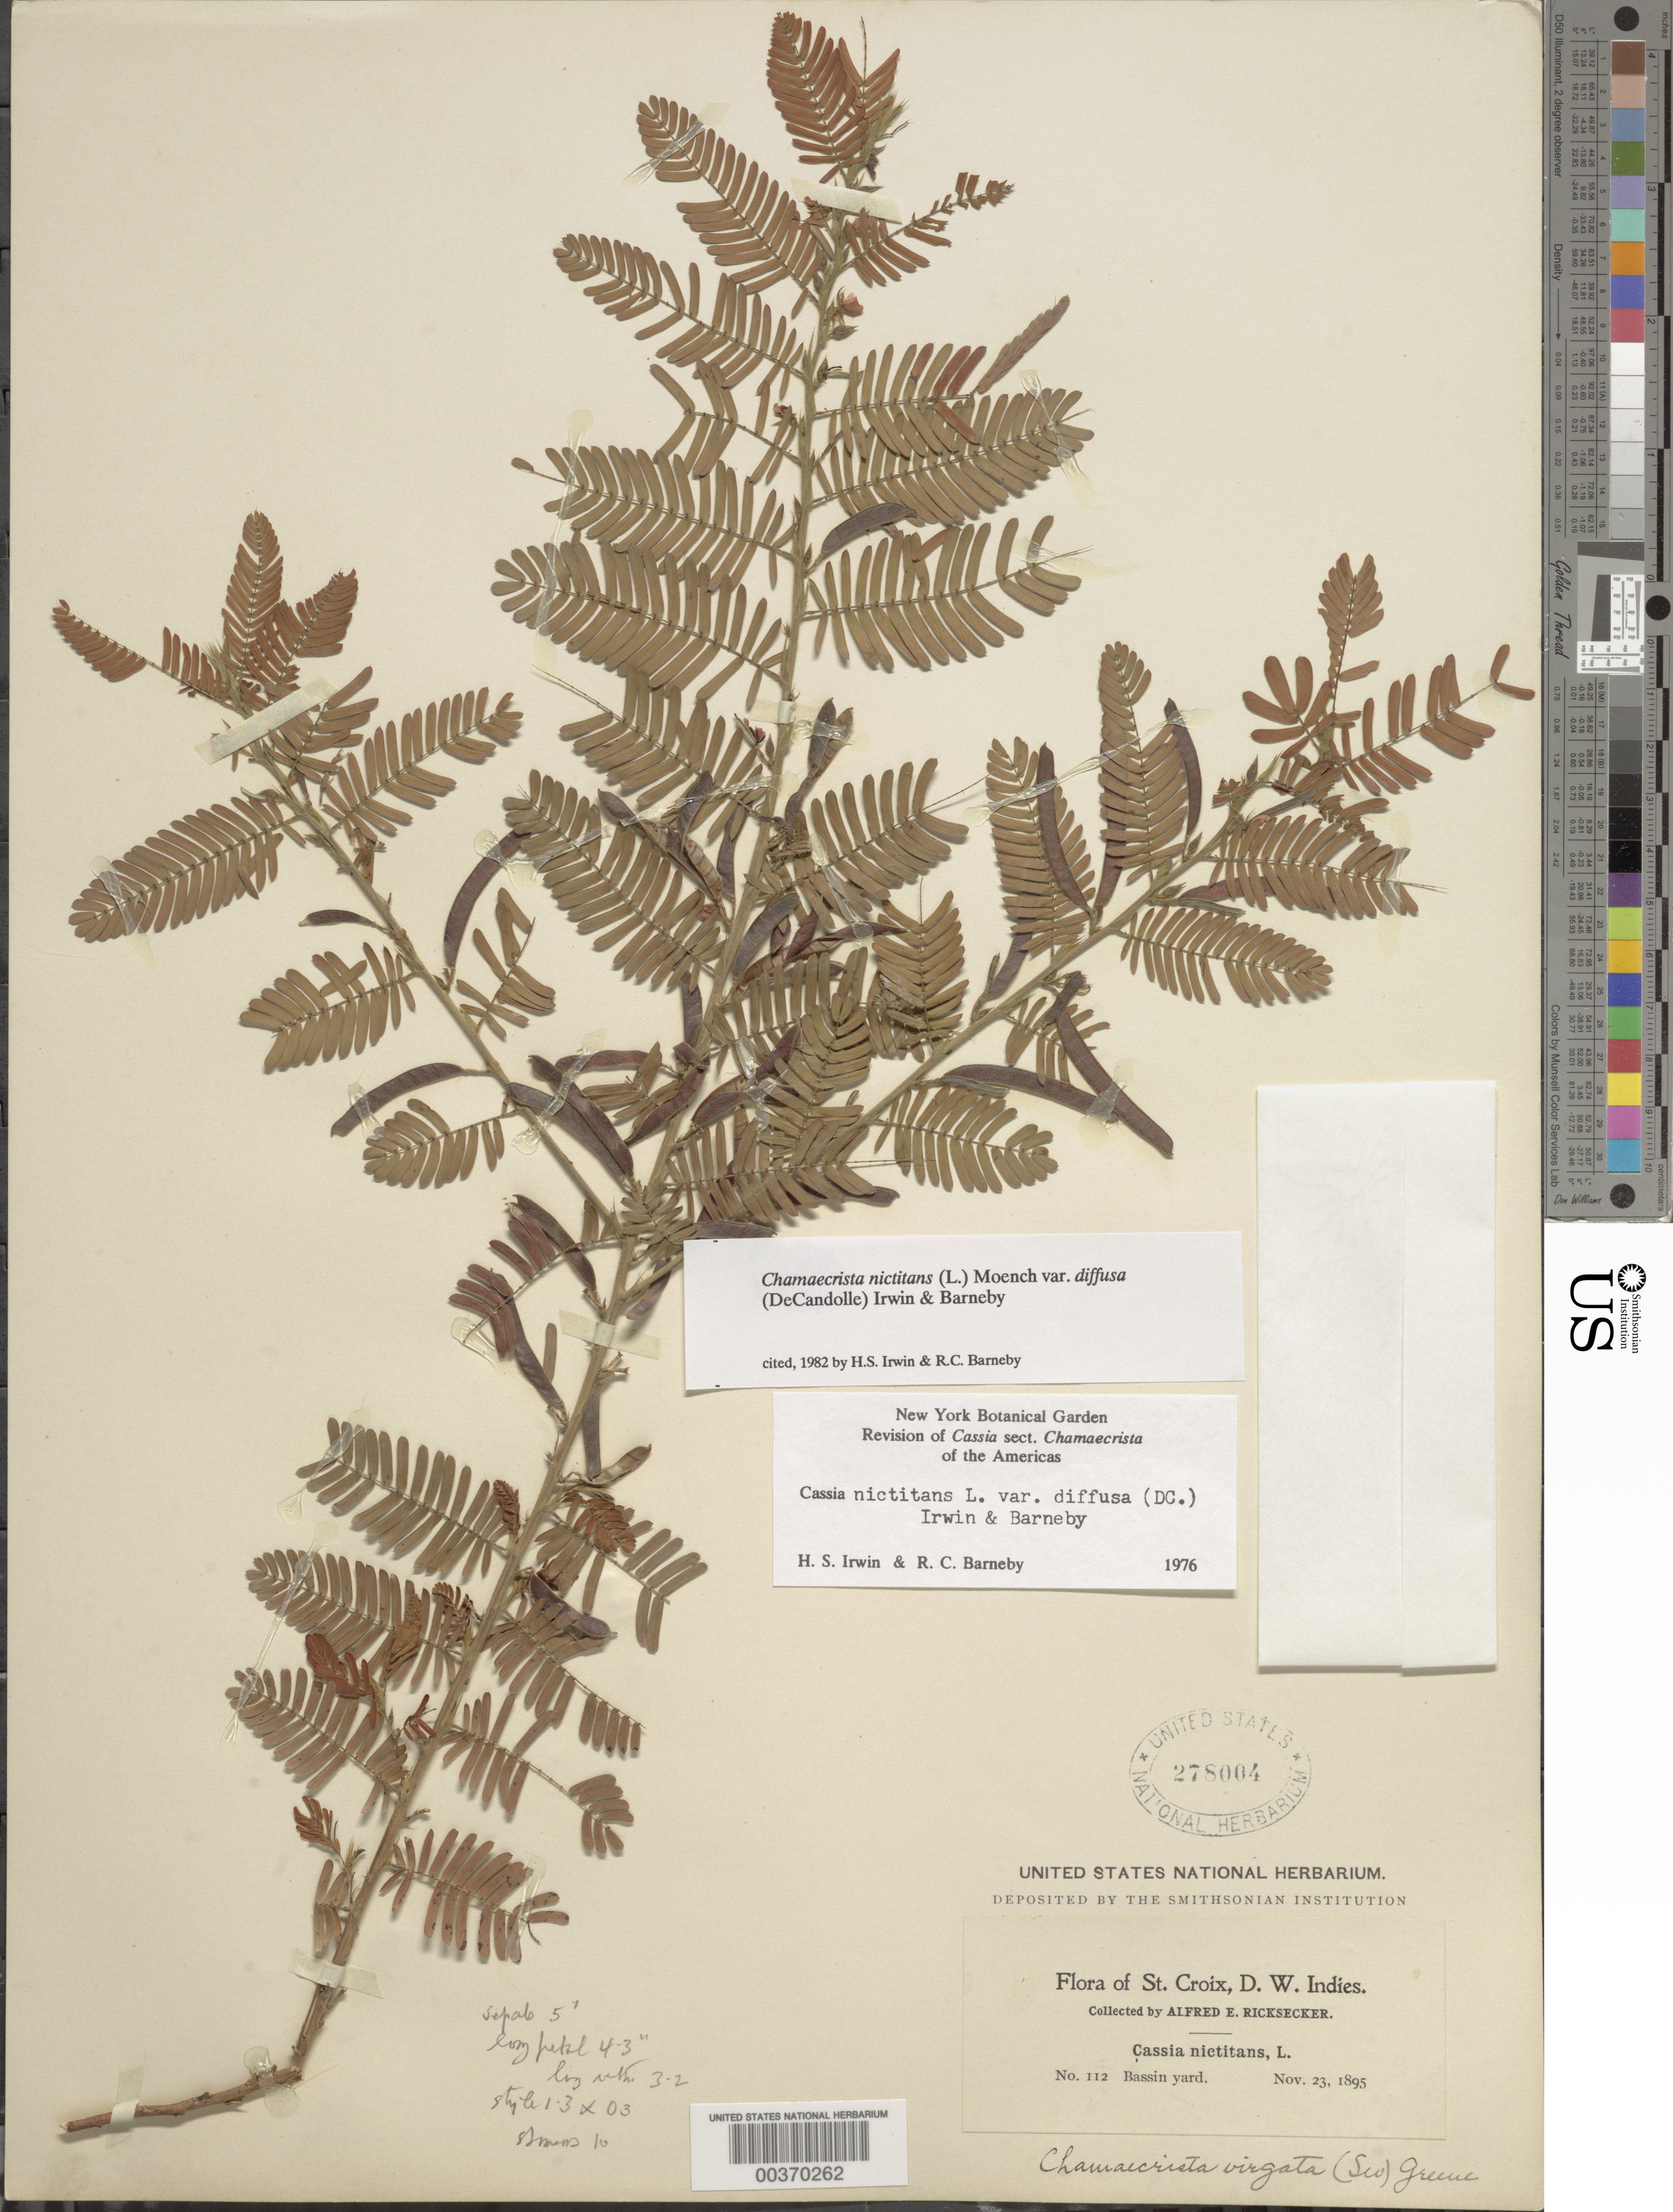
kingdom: Plantae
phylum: Tracheophyta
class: Magnoliopsida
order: Fabales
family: Fabaceae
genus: Chamaecrista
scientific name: Chamaecrista nictitans var. diffusa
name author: (DC.) H.S. Irwin & Barneby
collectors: A. E. Ricksecker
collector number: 112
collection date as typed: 23 Nov 1895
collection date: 1895-11-23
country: U.S. Virgin Islands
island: St. Croix Island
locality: Bassin yard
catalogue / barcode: US 278004